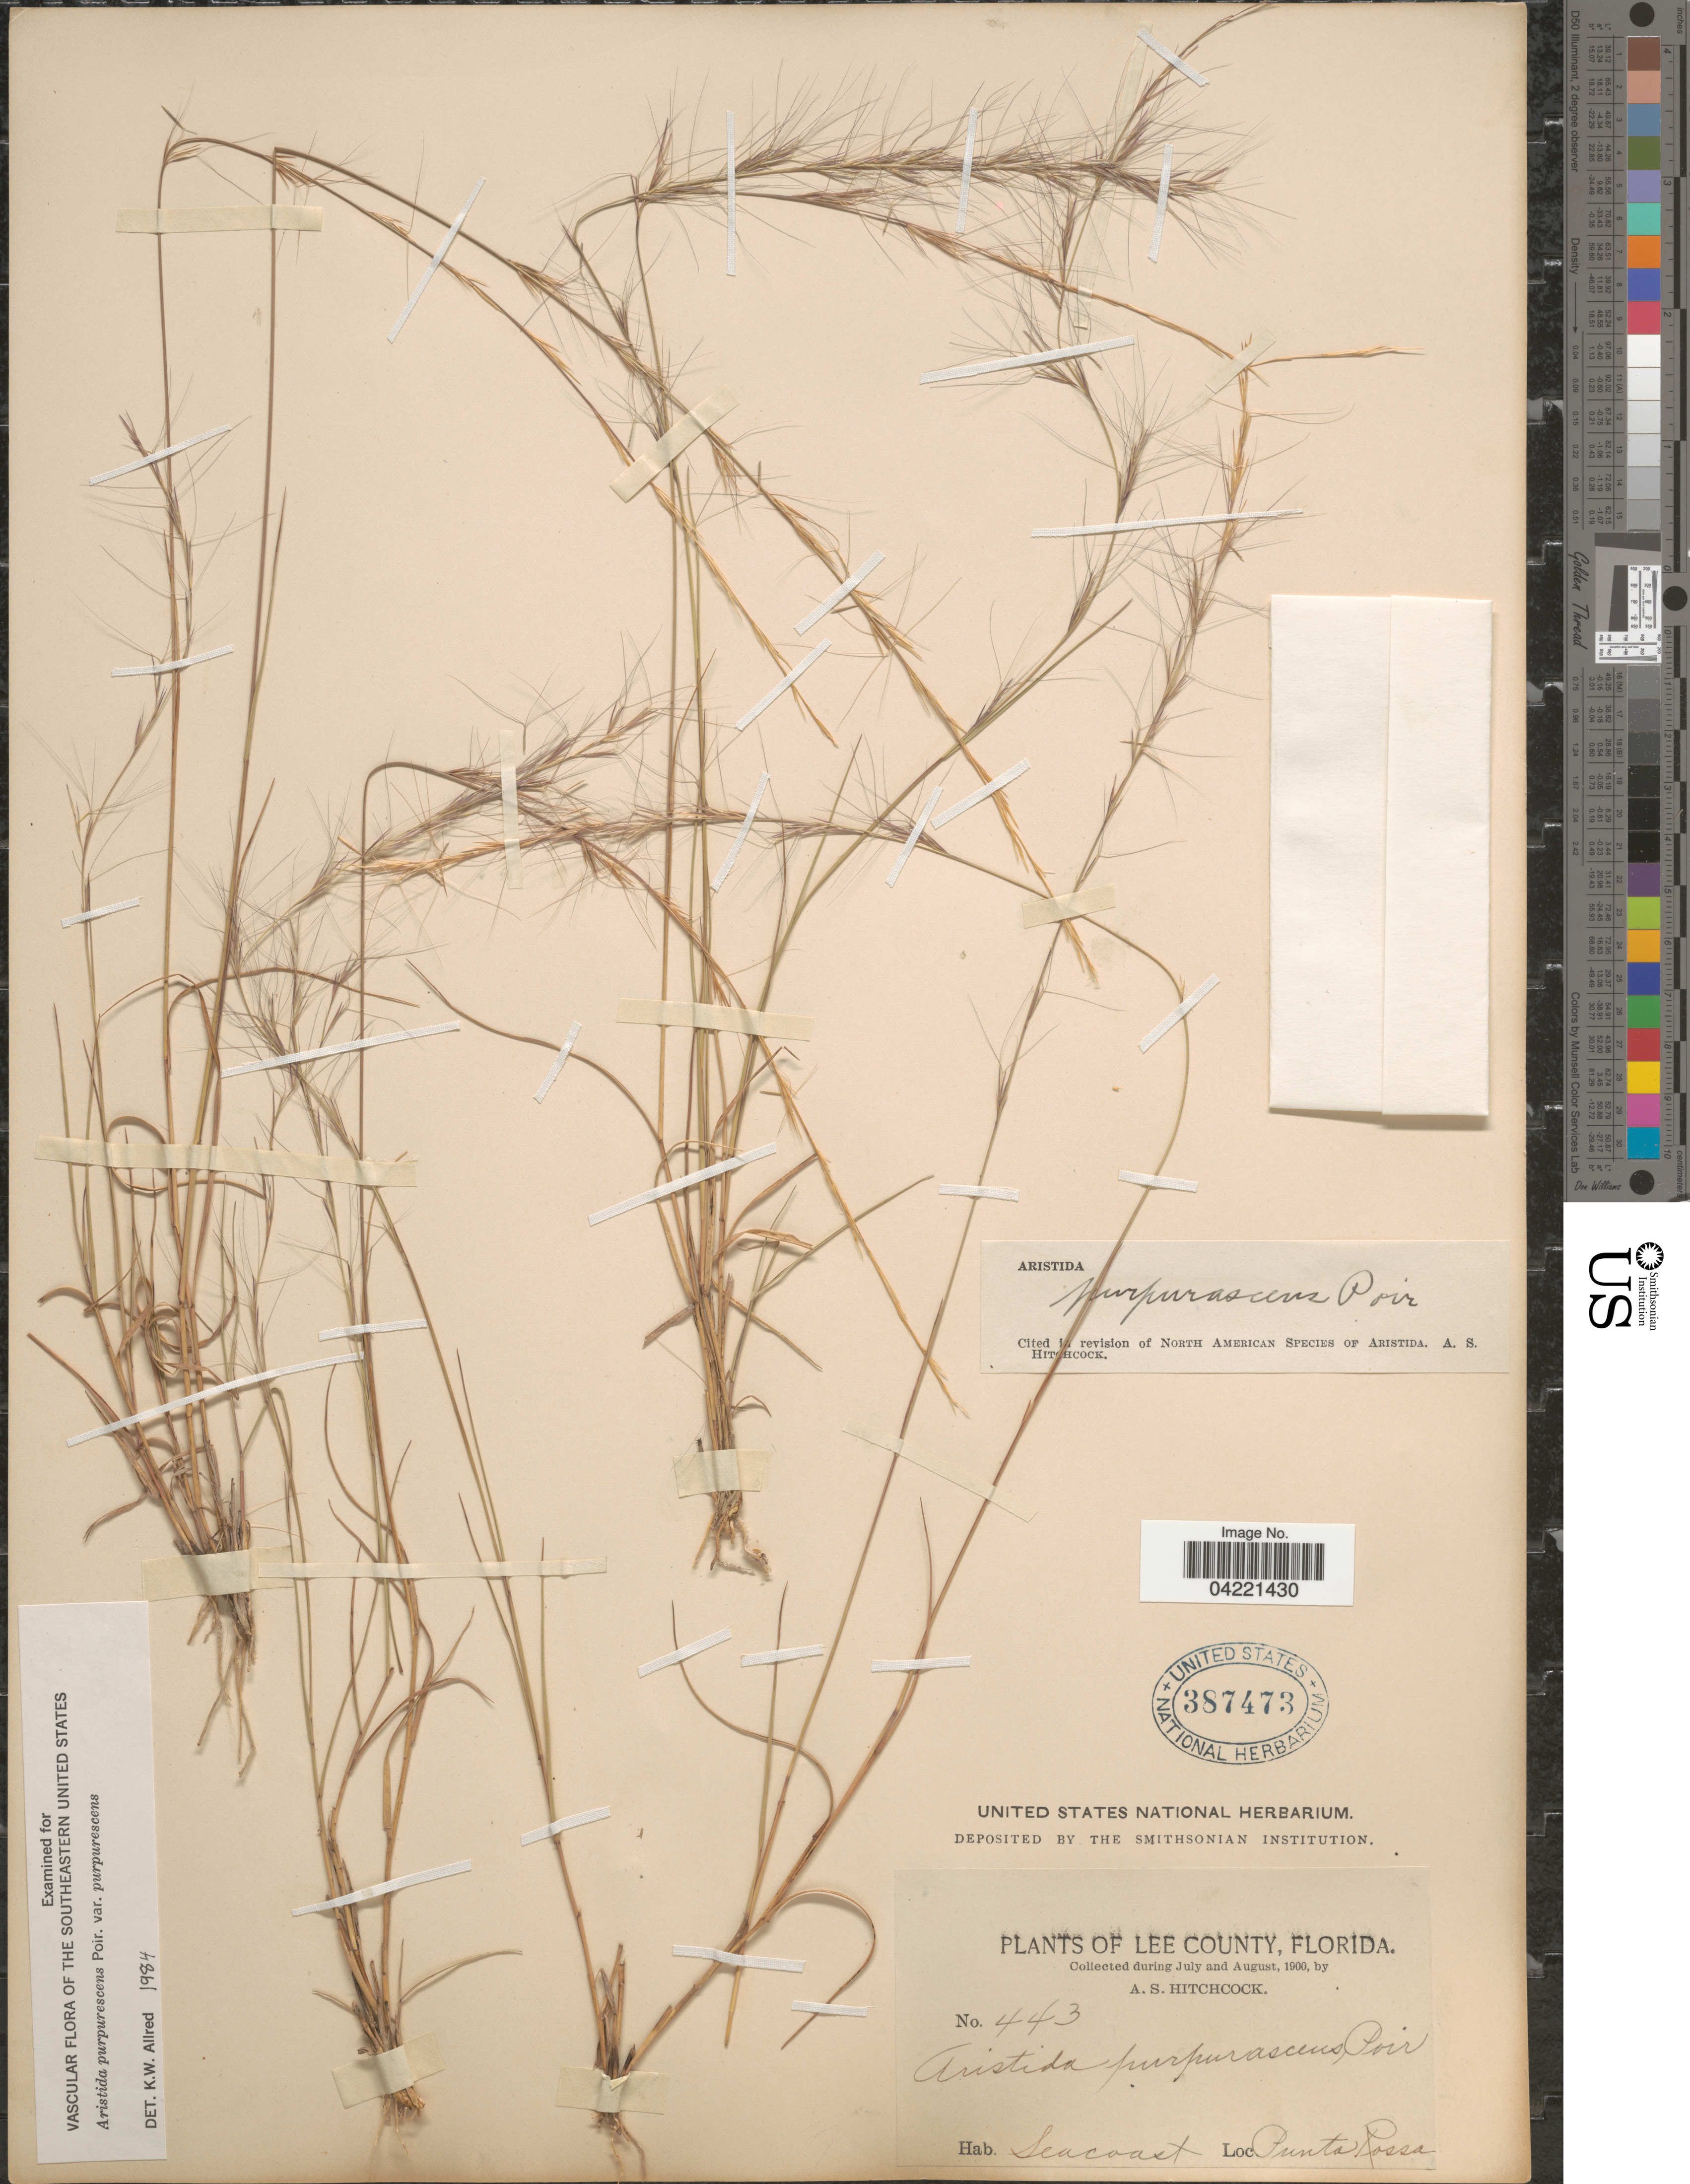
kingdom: Plantae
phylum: Tracheophyta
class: Liliopsida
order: Poales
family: Poaceae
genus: Aristida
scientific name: Aristida purpurascens var. purpurescens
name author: Poir.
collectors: A. S. Hitchcock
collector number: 443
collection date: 1900-07/1900-08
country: United States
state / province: Florida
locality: Lee County. Seacoast. Punta Rassa.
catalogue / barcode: US 387473